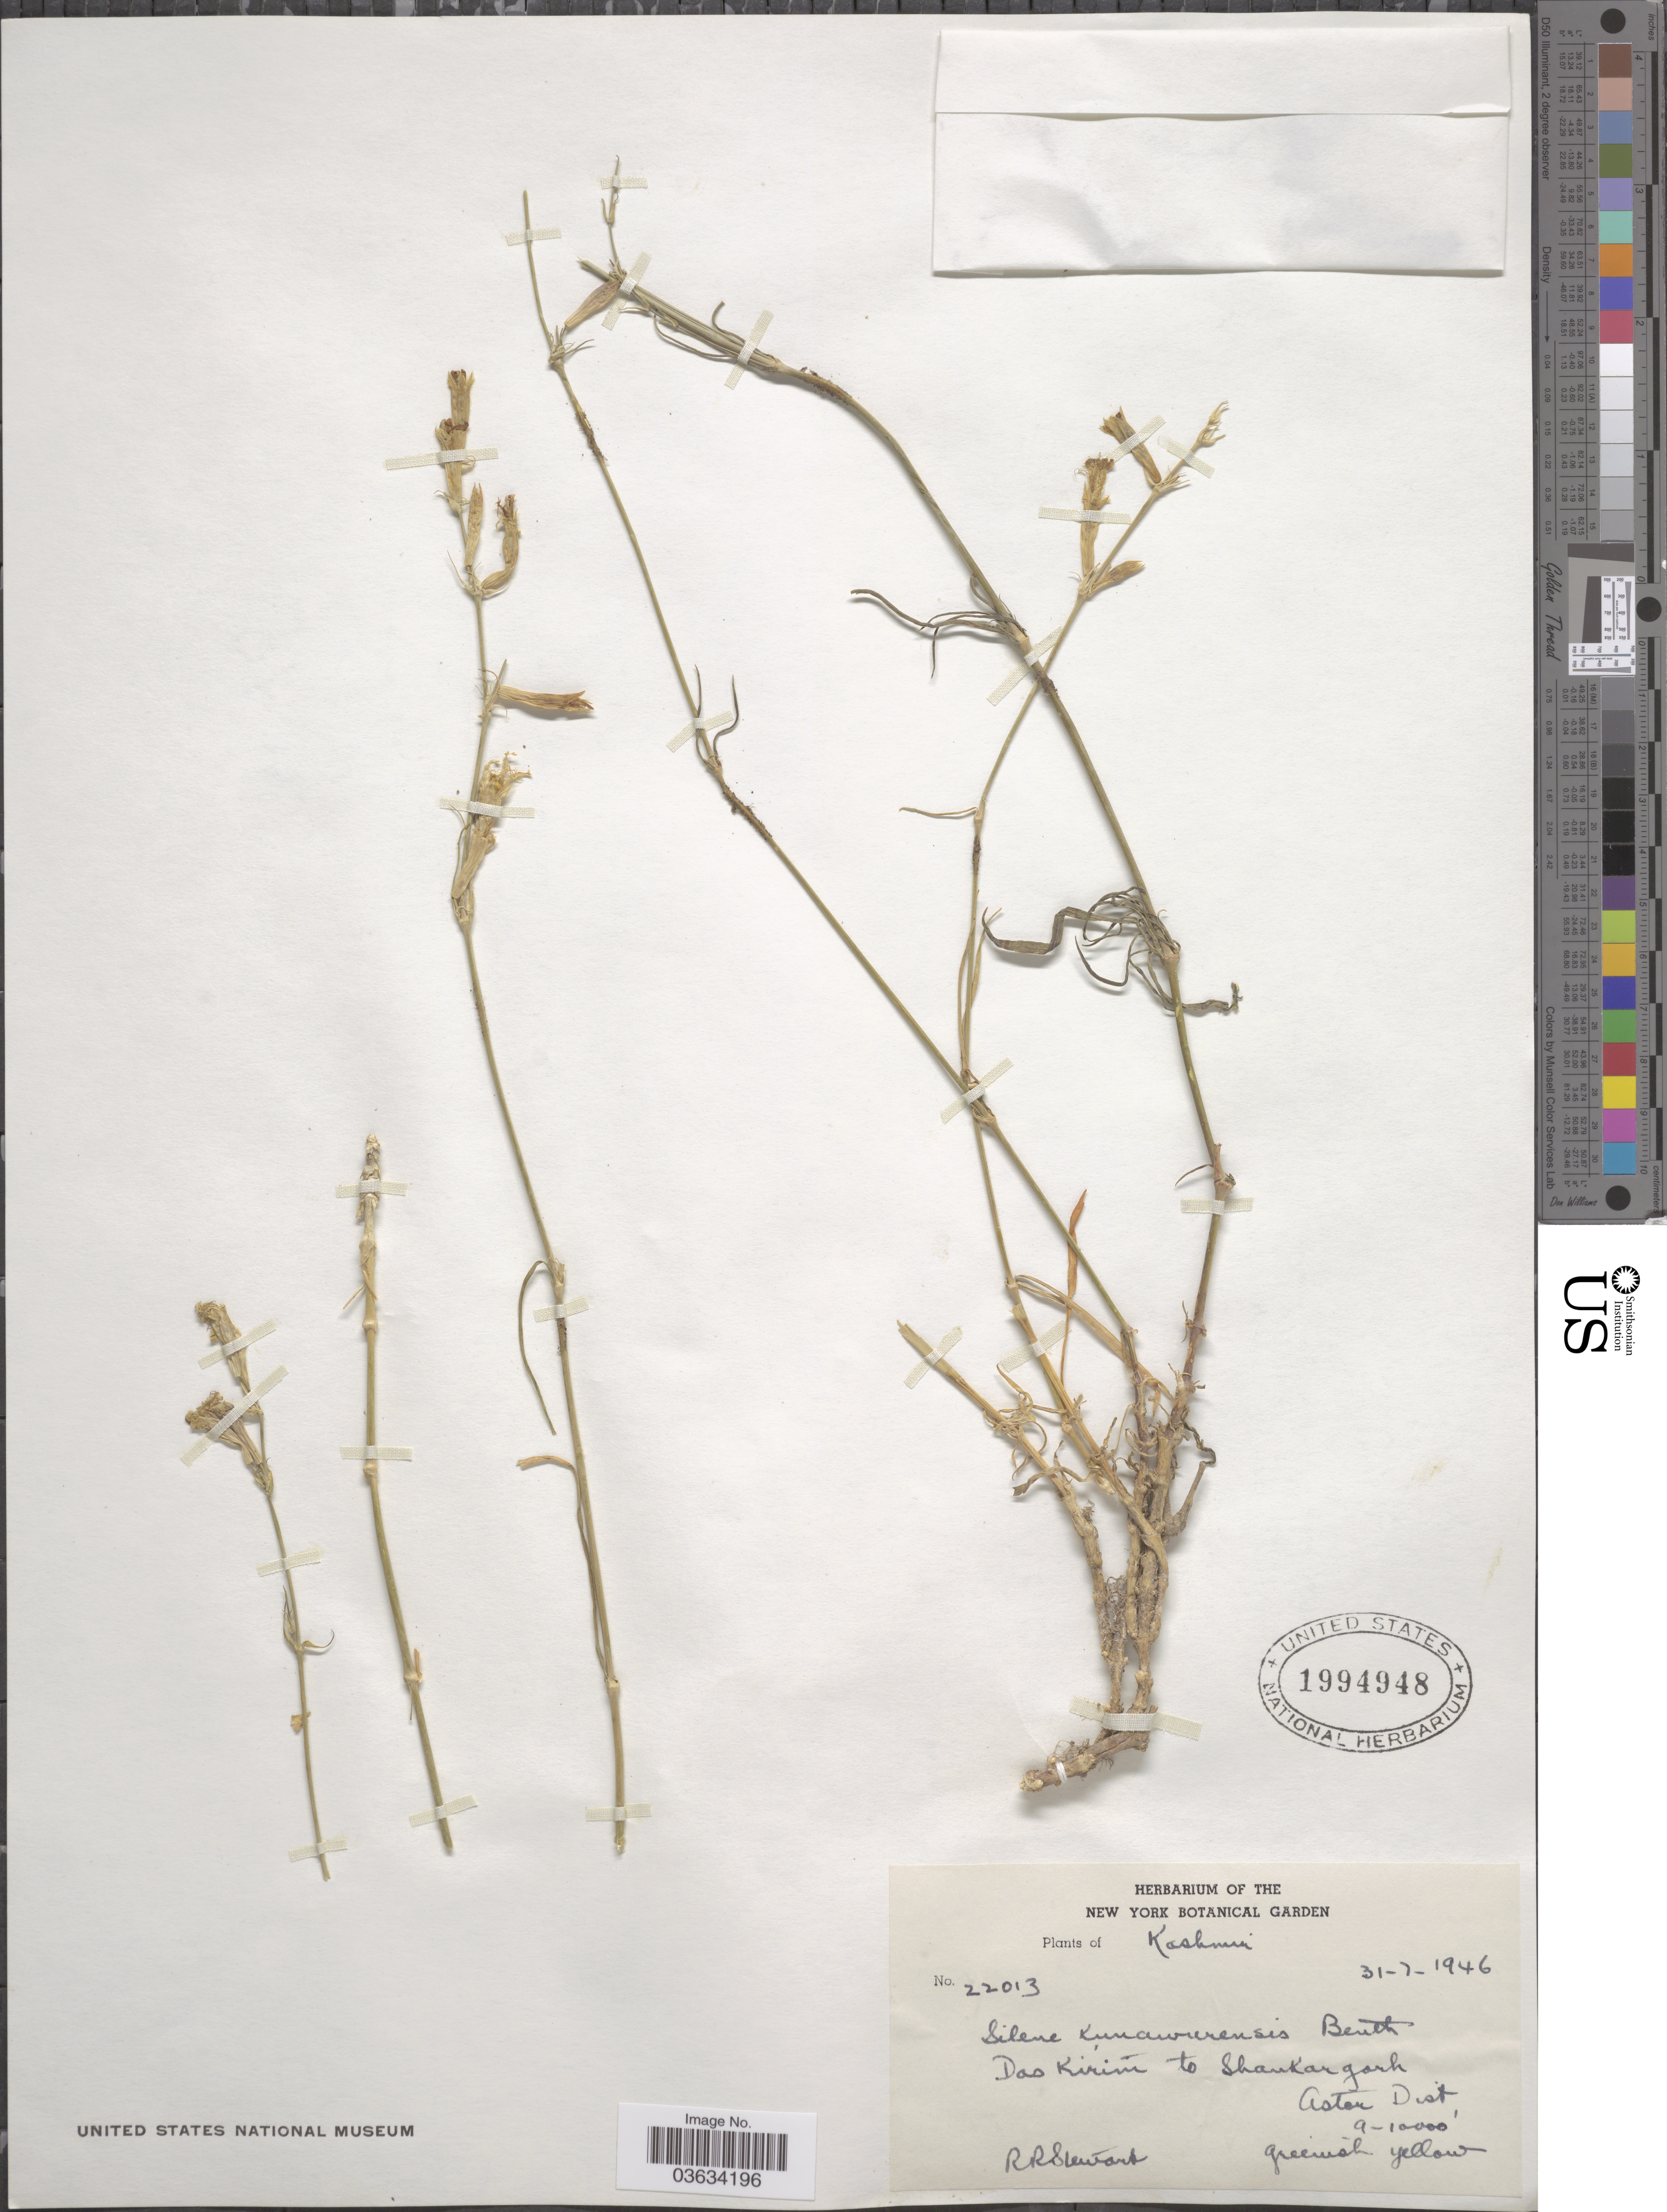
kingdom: Plantae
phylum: Tracheophyta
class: Magnoliopsida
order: Caryophyllales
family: Caryophyllaceae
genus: Silene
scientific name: Silene kunawarensis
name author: Benth.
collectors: R. Stewart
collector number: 22013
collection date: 1946-07-31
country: India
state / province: Jammu and Kashmir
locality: Kashmir. Das Kirim to Shankargarh. Astor Dist.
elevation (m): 2743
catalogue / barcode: US 1994948